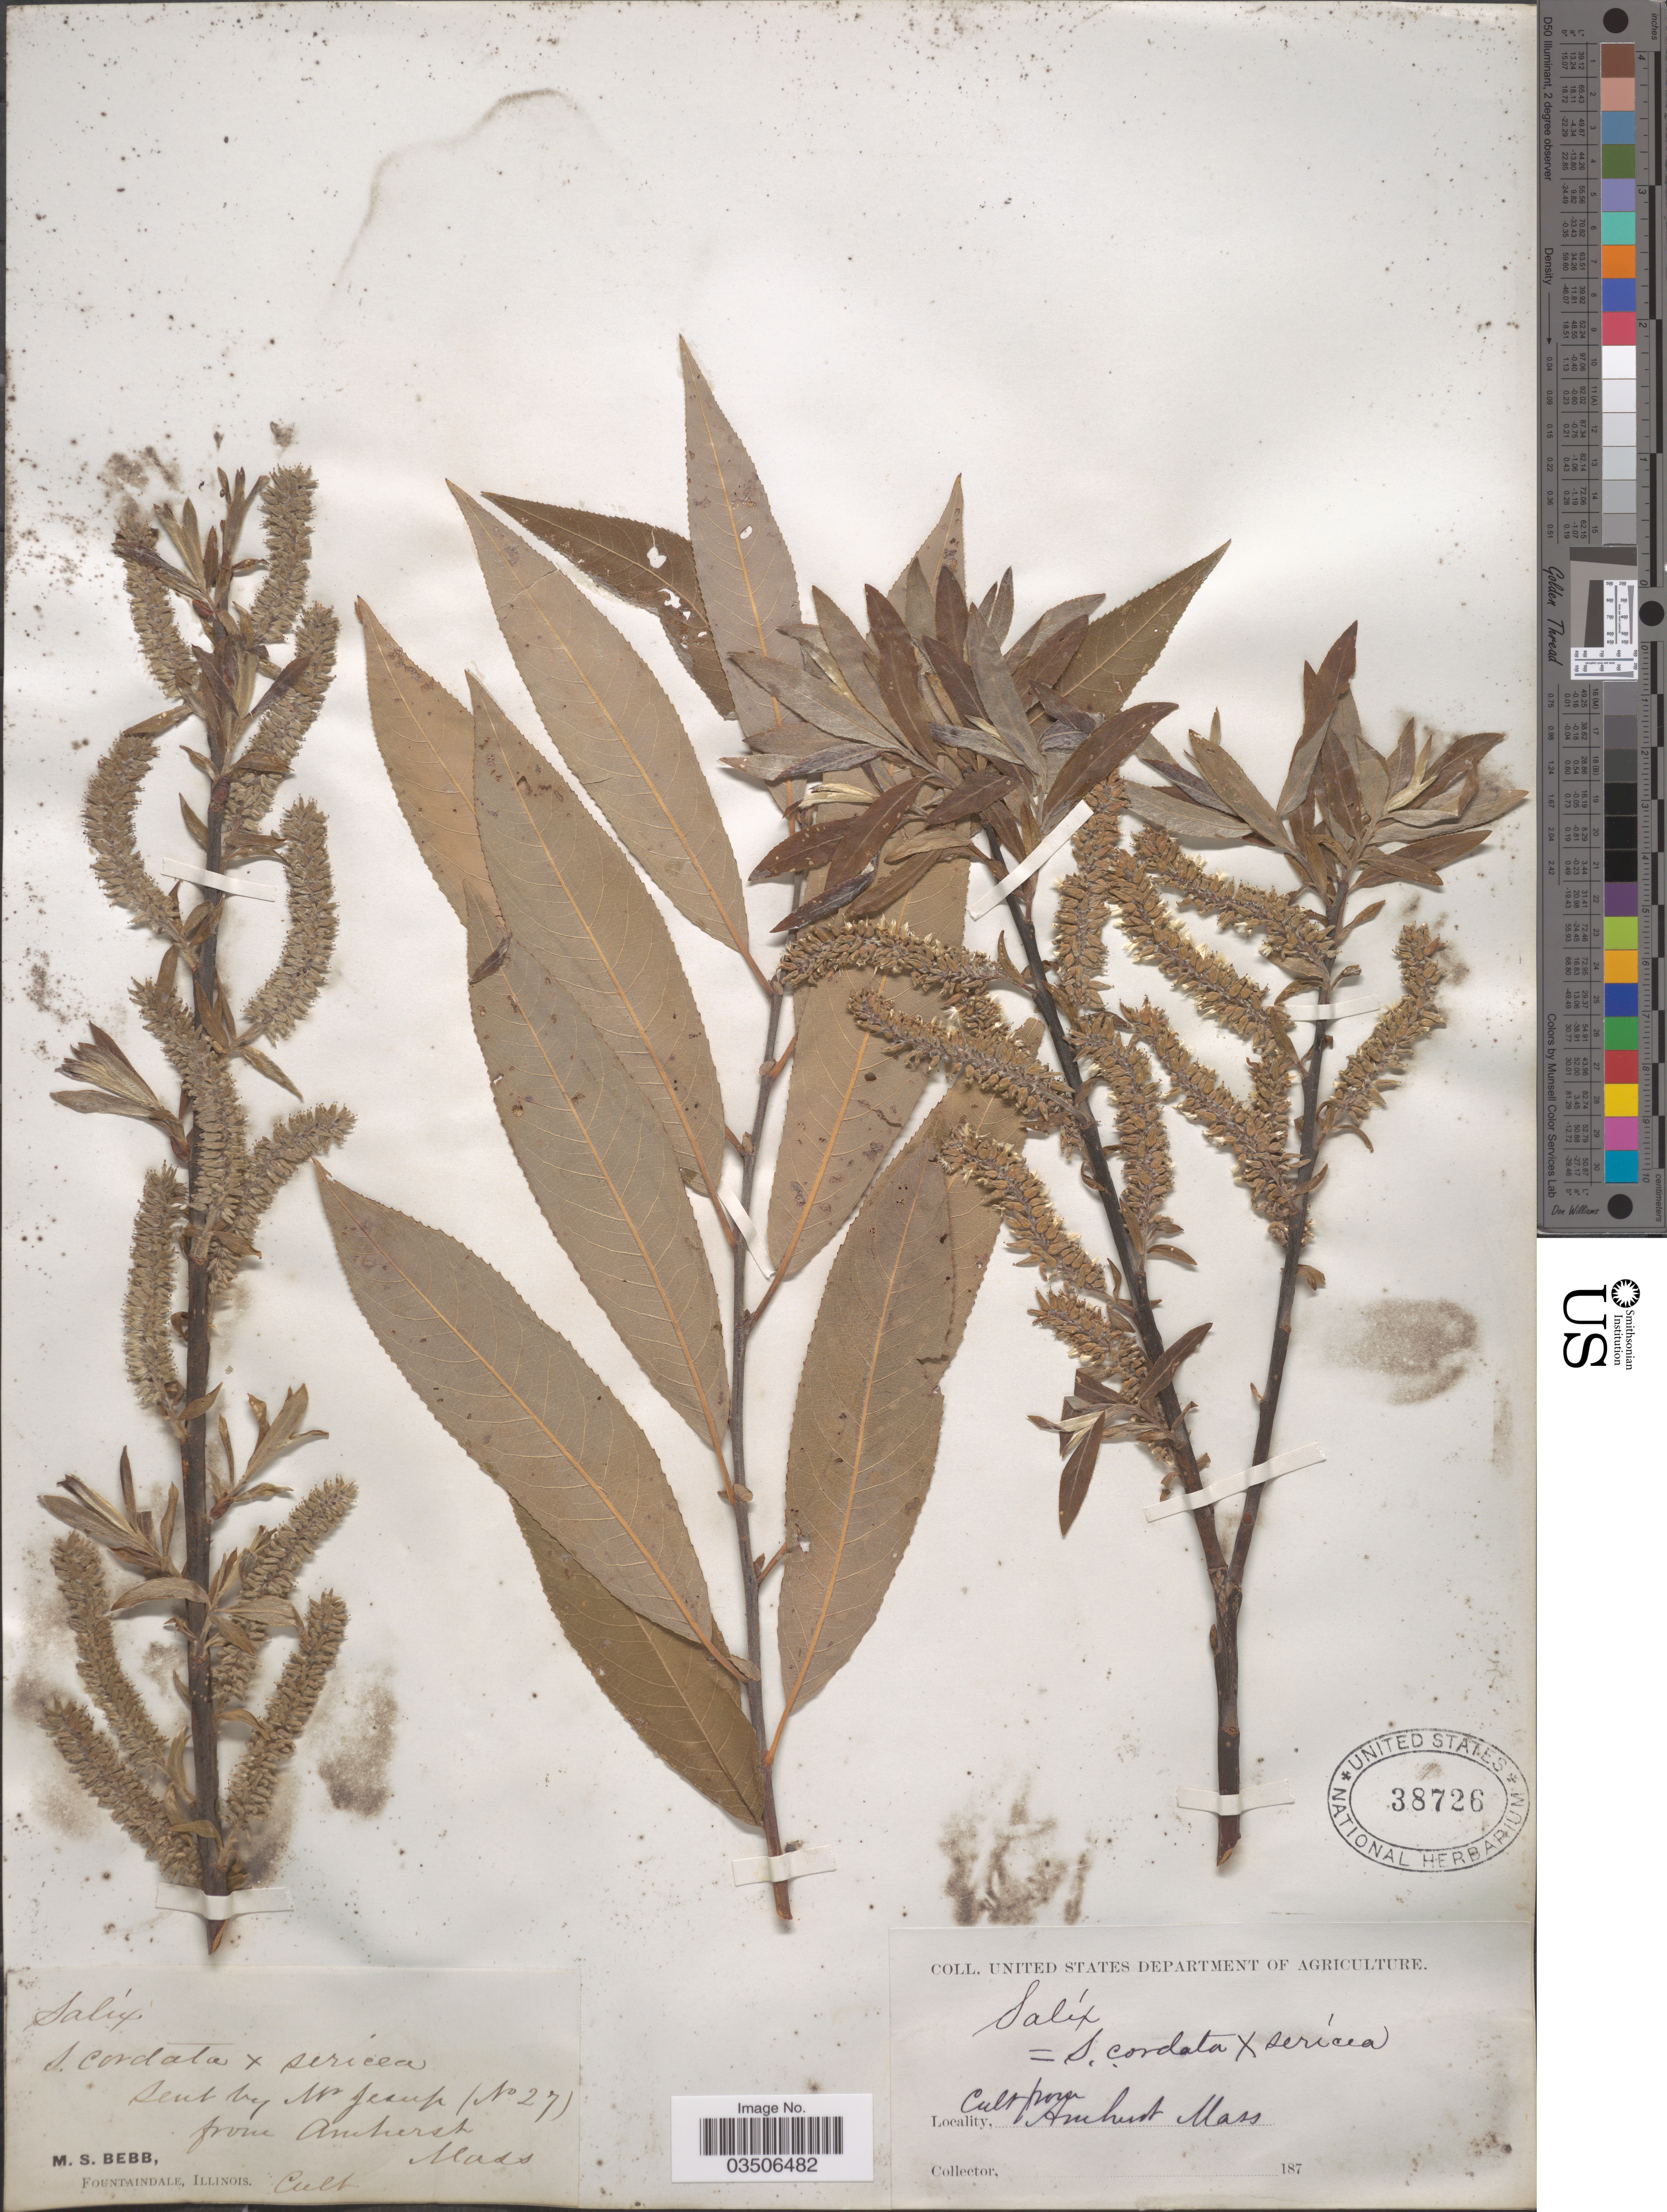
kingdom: Plantae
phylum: Tracheophyta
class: Magnoliopsida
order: Malpighiales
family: Salicaceae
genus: Salix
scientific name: Salix cordata x S. sericea Marshall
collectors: M. Bebb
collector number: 27?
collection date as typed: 187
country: United States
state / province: Illinois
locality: Fountaindale.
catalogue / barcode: US 38726